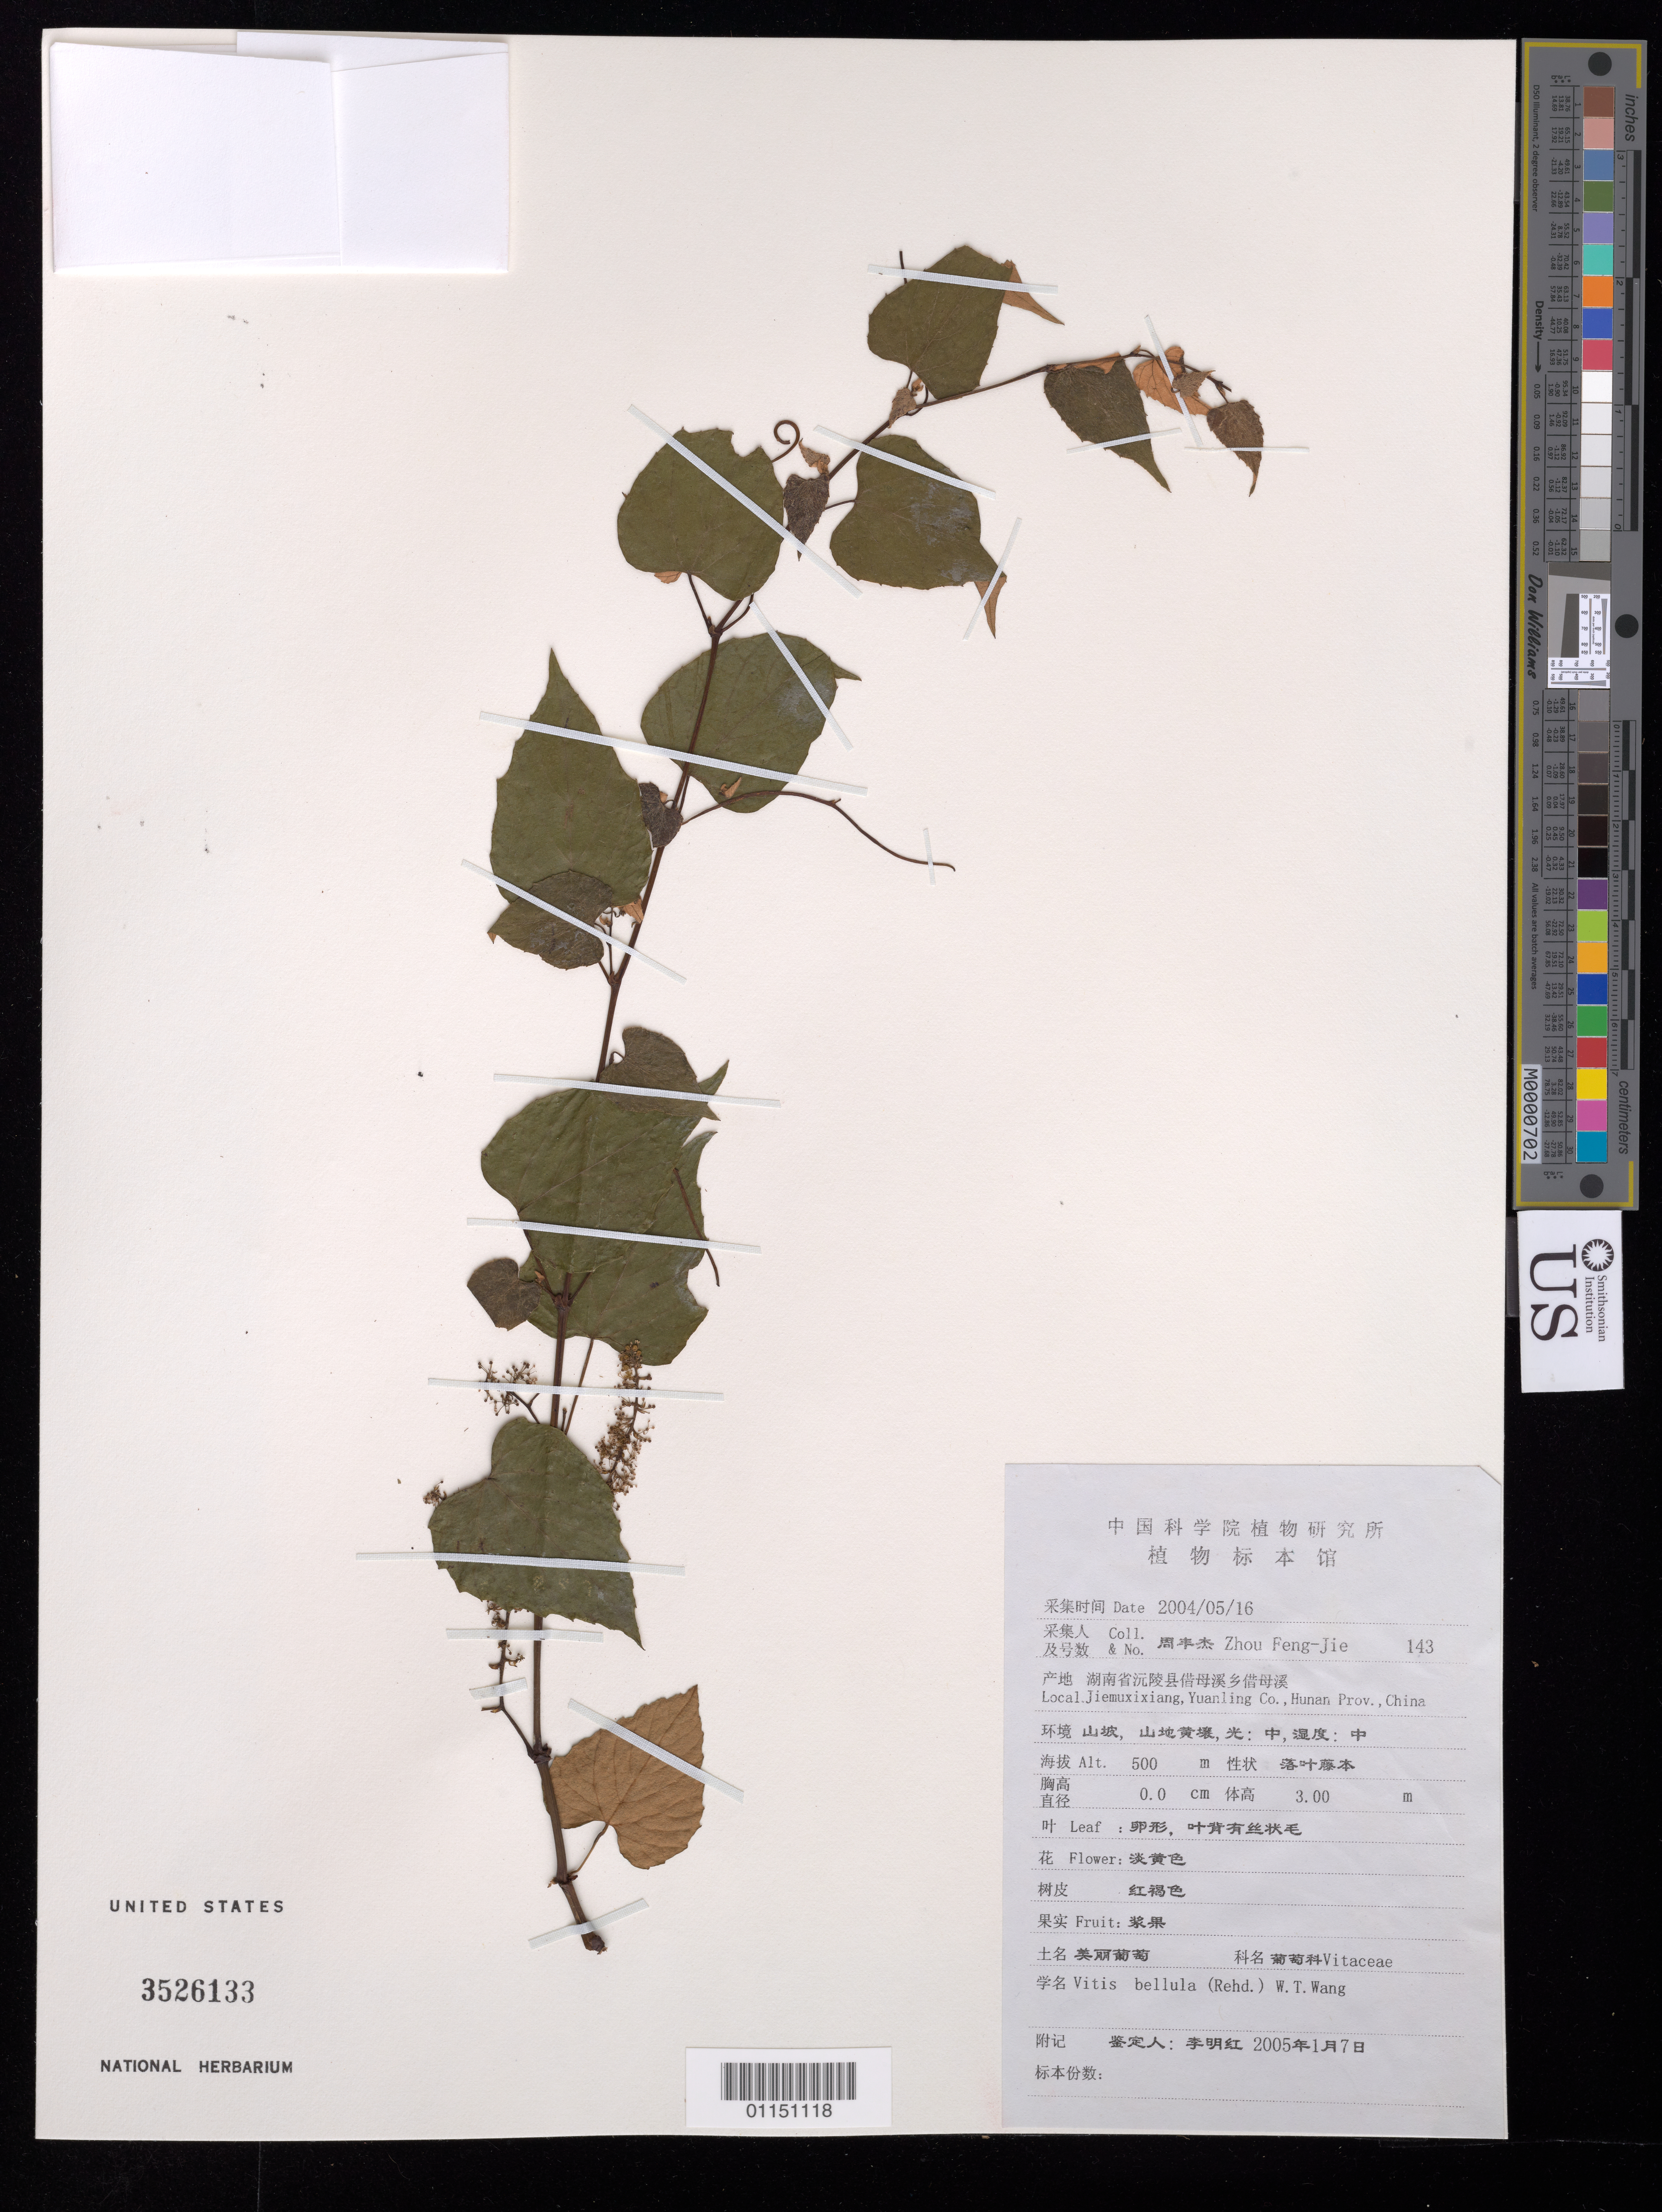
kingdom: Plantae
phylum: Tracheophyta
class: Magnoliopsida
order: Vitales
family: Vitaceae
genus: Vitis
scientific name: Vitis bellula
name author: (Rehder) W.T. Wang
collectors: F. Zhou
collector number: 143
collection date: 2004-05-16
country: China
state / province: Hunan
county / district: Yuanling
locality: Jiemuxixiang.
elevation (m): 500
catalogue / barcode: US 3526133